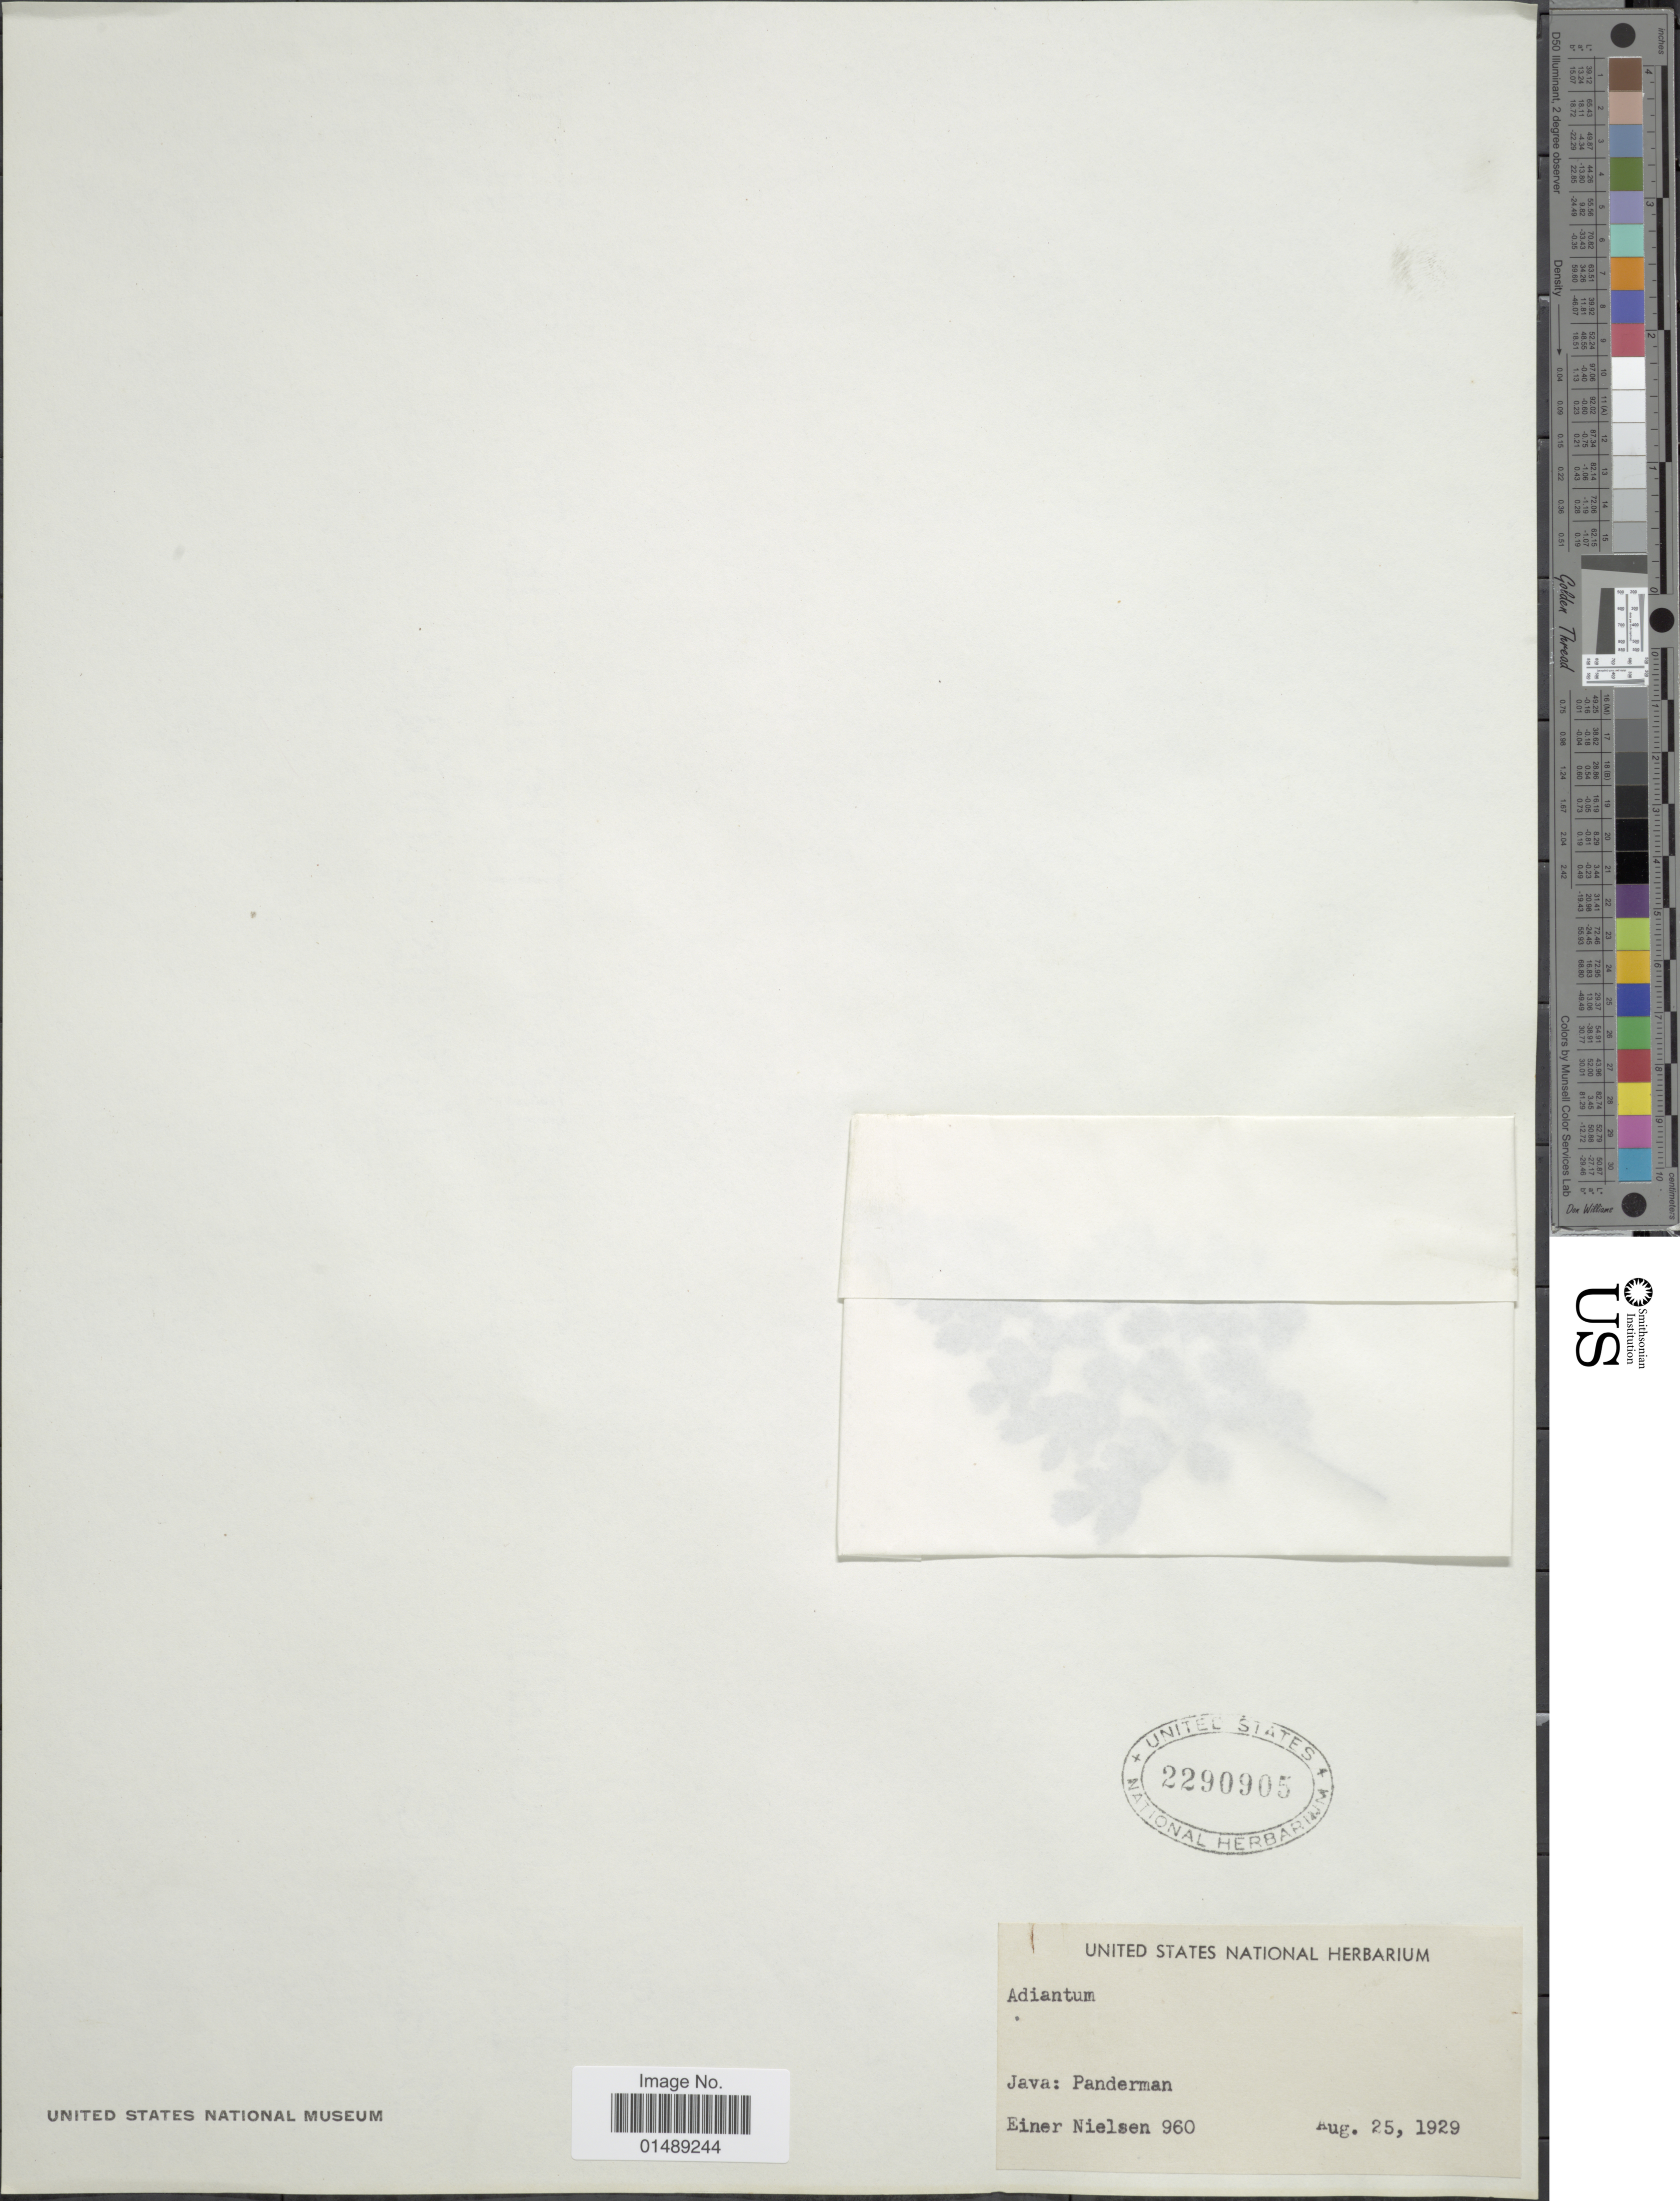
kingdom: Plantae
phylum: Tracheophyta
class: Polypodiopsida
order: Polypodiales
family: Pteridaceae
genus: Adiantum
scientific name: Adiantum sp.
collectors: E. Nielsen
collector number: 960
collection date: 1929-08-25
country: Indonesia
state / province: Java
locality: Java: Panderman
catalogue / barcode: US 2290905